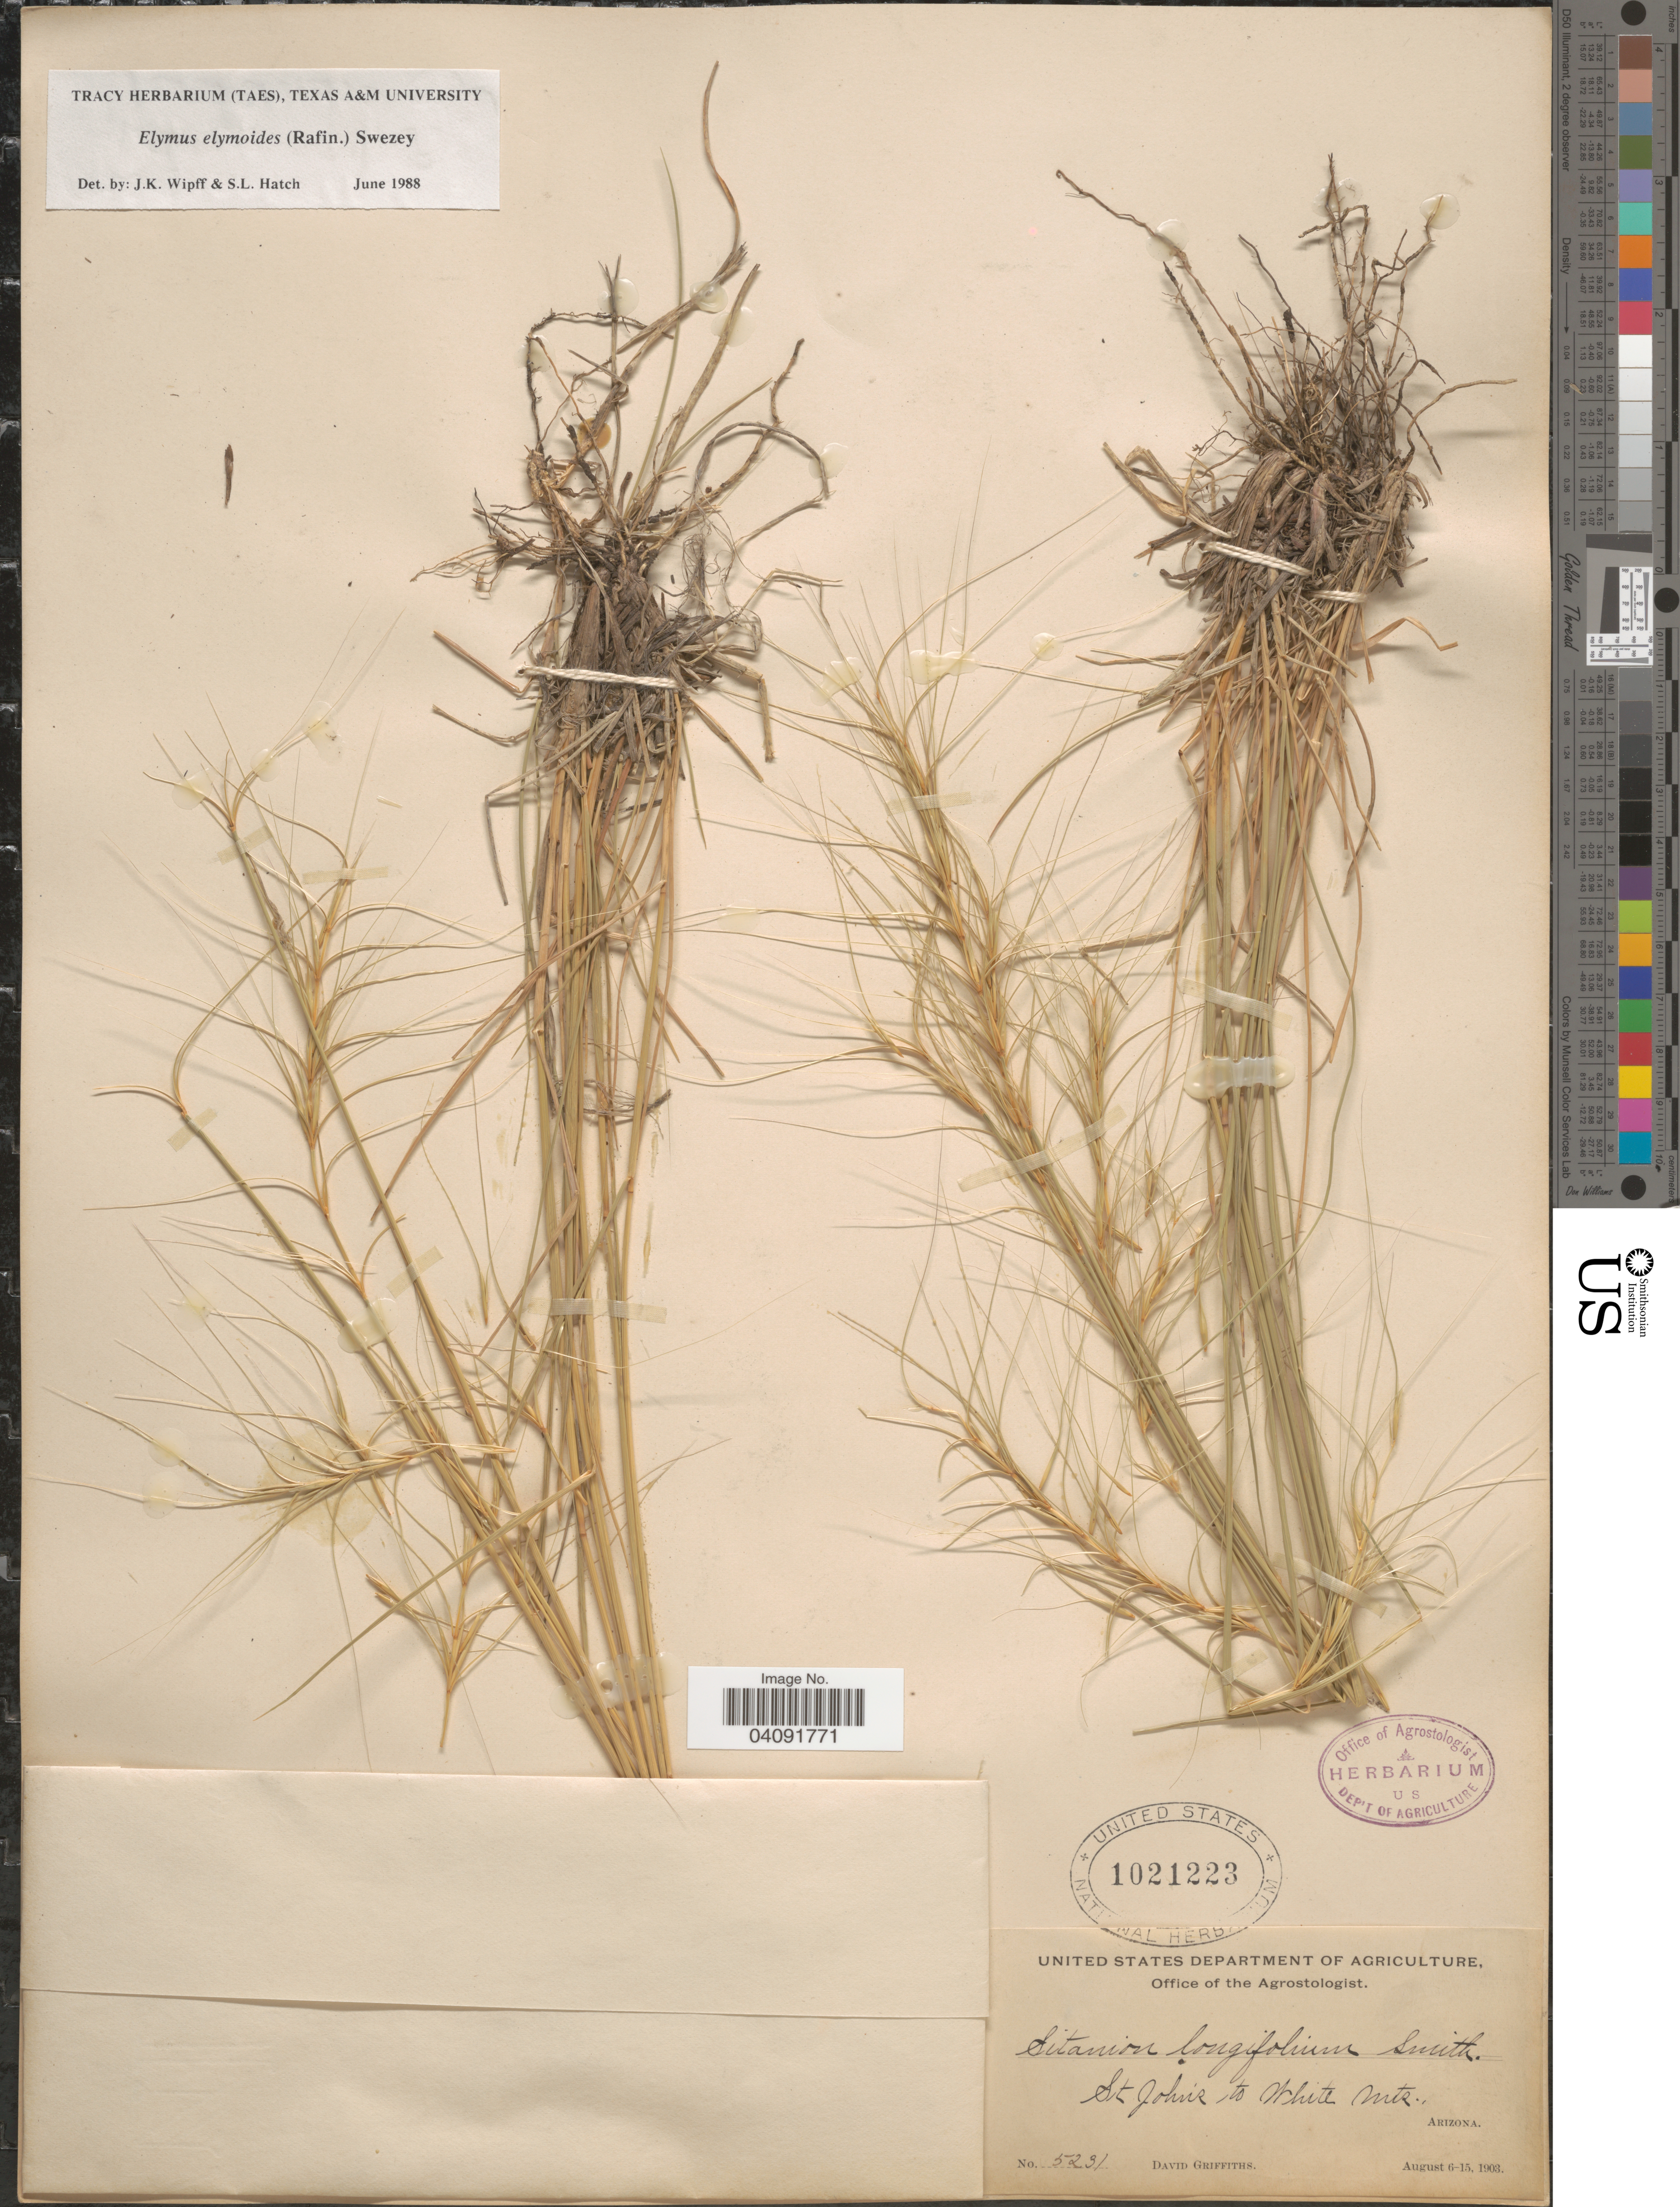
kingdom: Plantae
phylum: Tracheophyta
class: Liliopsida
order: Poales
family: Poaceae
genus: Elymus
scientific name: Elymus elymoides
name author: (Raf.) Swezey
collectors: D. Griffiths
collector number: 5231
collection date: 1903-08-06/1903-08-15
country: United States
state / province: Arizona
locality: St John's to White Mts.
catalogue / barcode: US 1021223